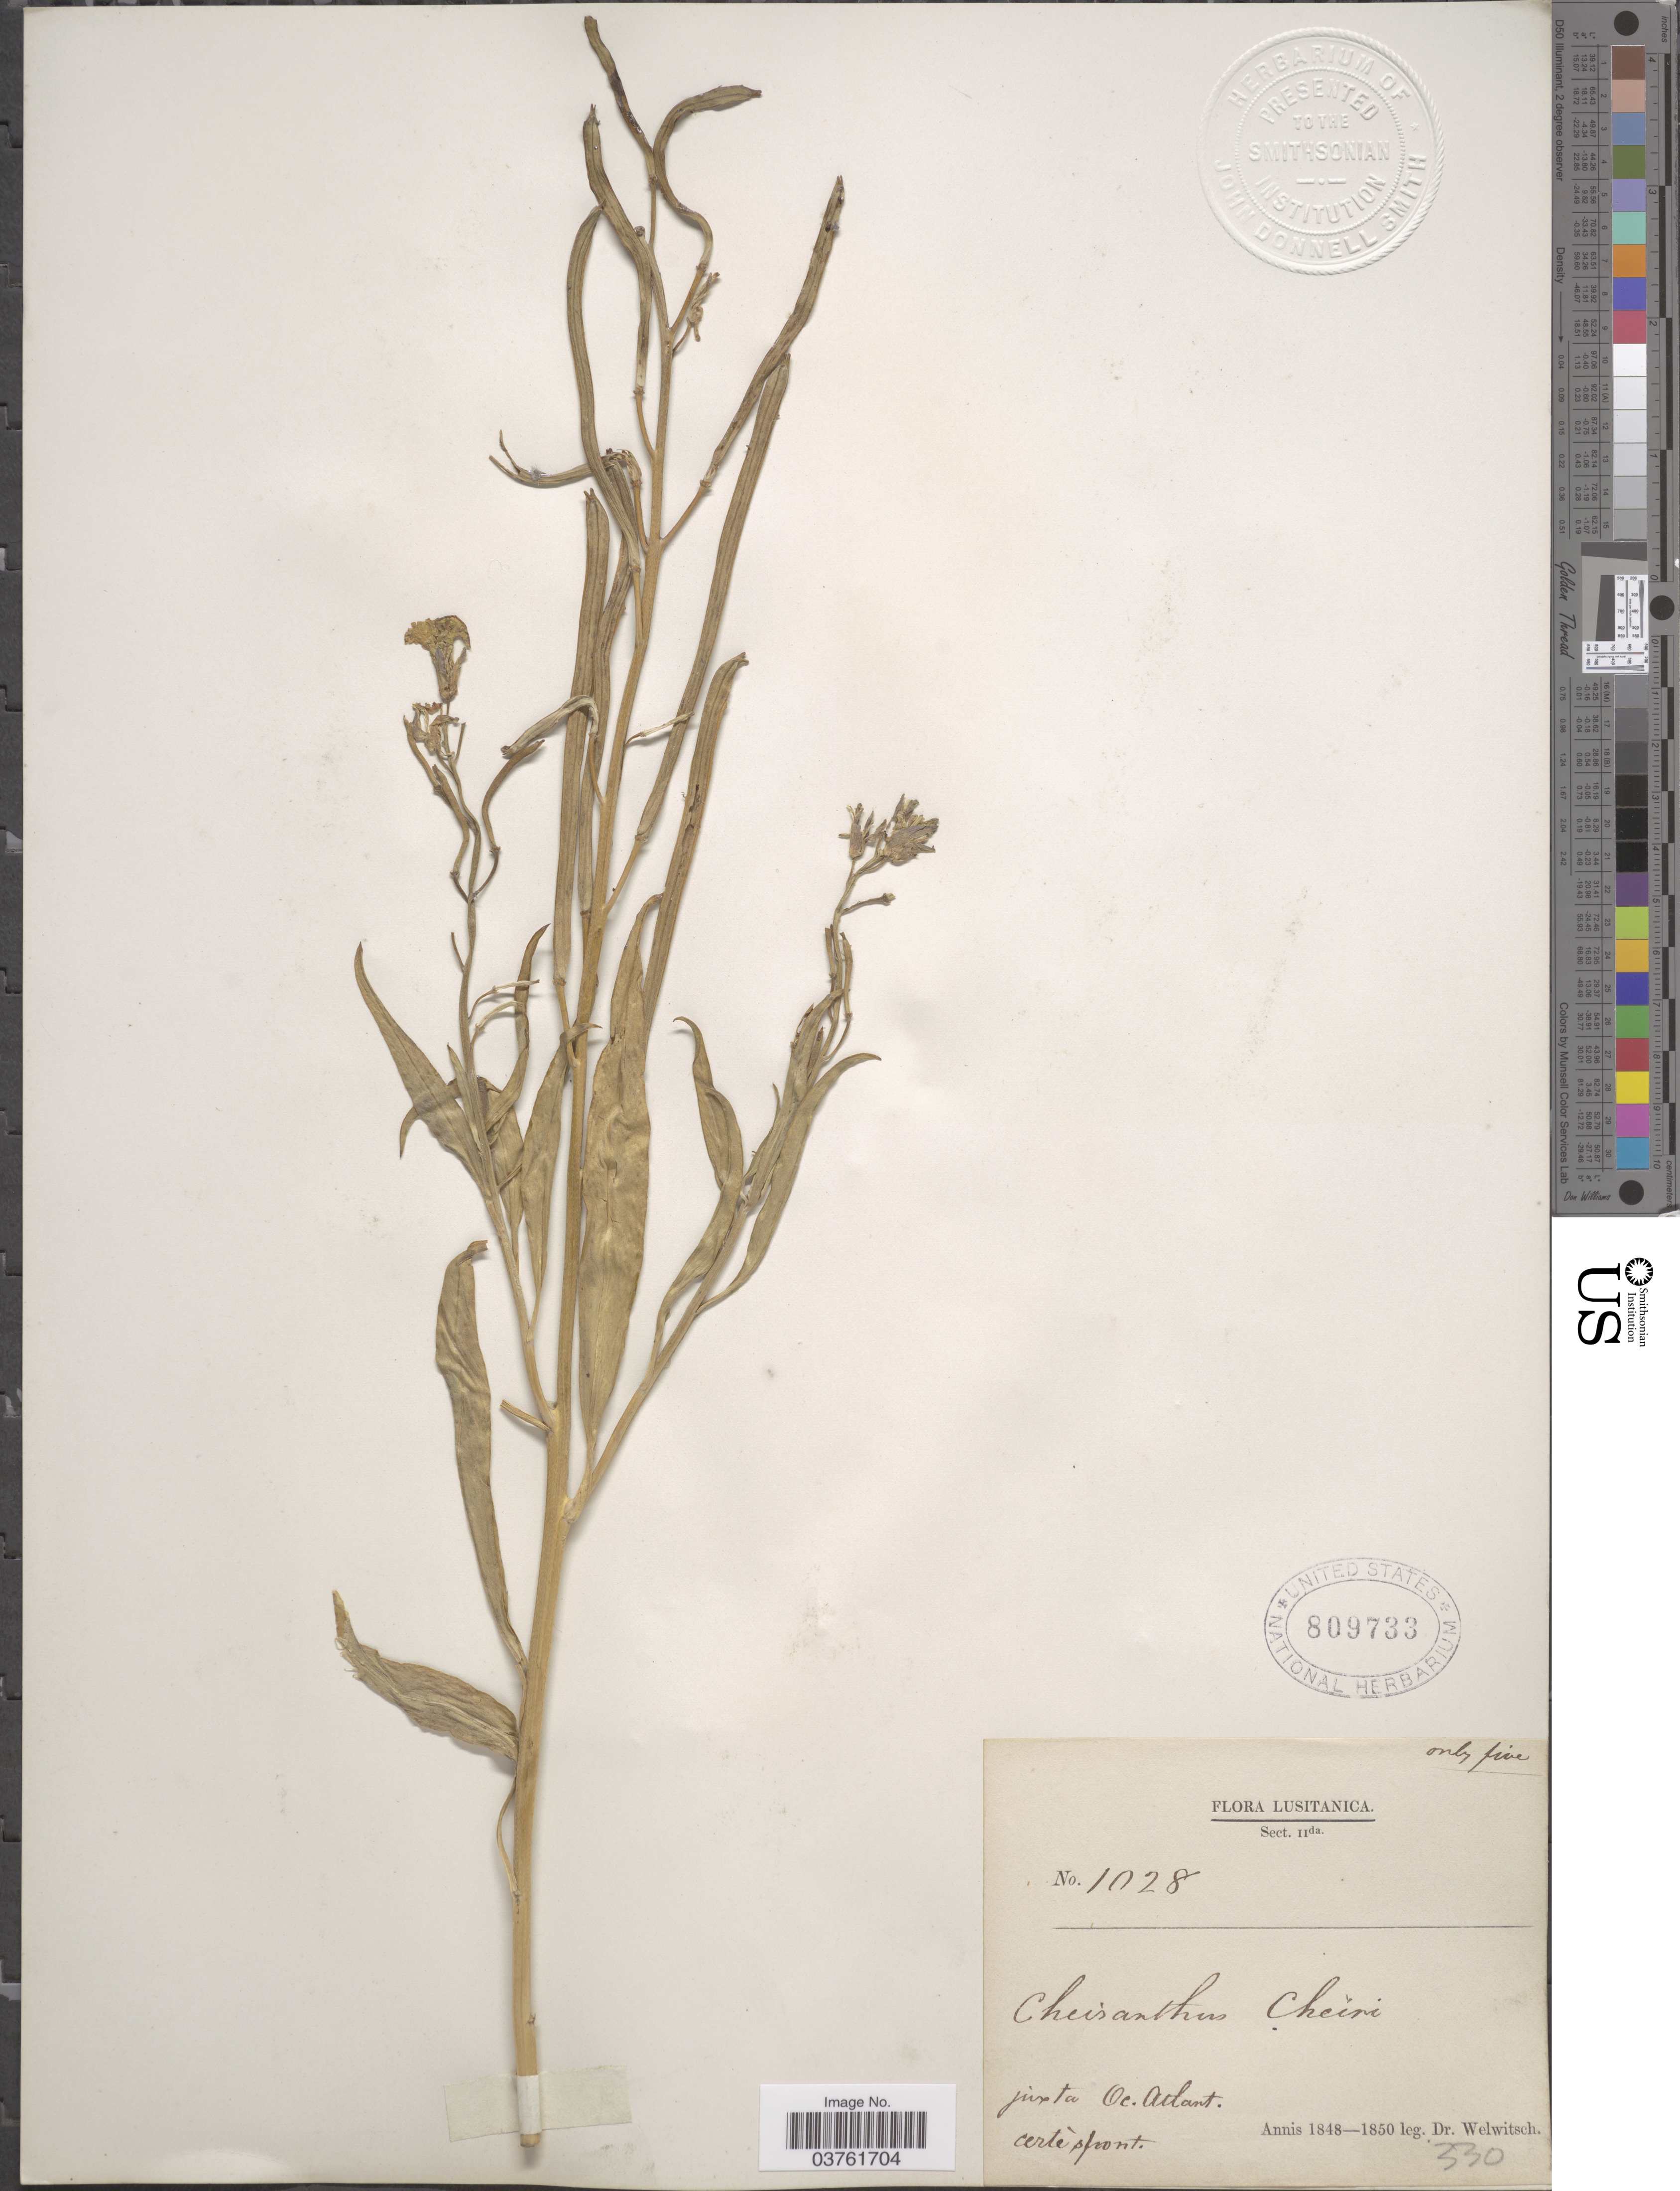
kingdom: Plantae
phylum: Tracheophyta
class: Magnoliopsida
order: Brassicales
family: Brassicaceae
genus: Cheiranthus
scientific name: Cheiranthus x cheiri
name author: L.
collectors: -. Welwitsch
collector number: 1028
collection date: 1848/1850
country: Portugal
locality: Lusitanica. Juxta Oc. Atlant.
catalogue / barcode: US 809733